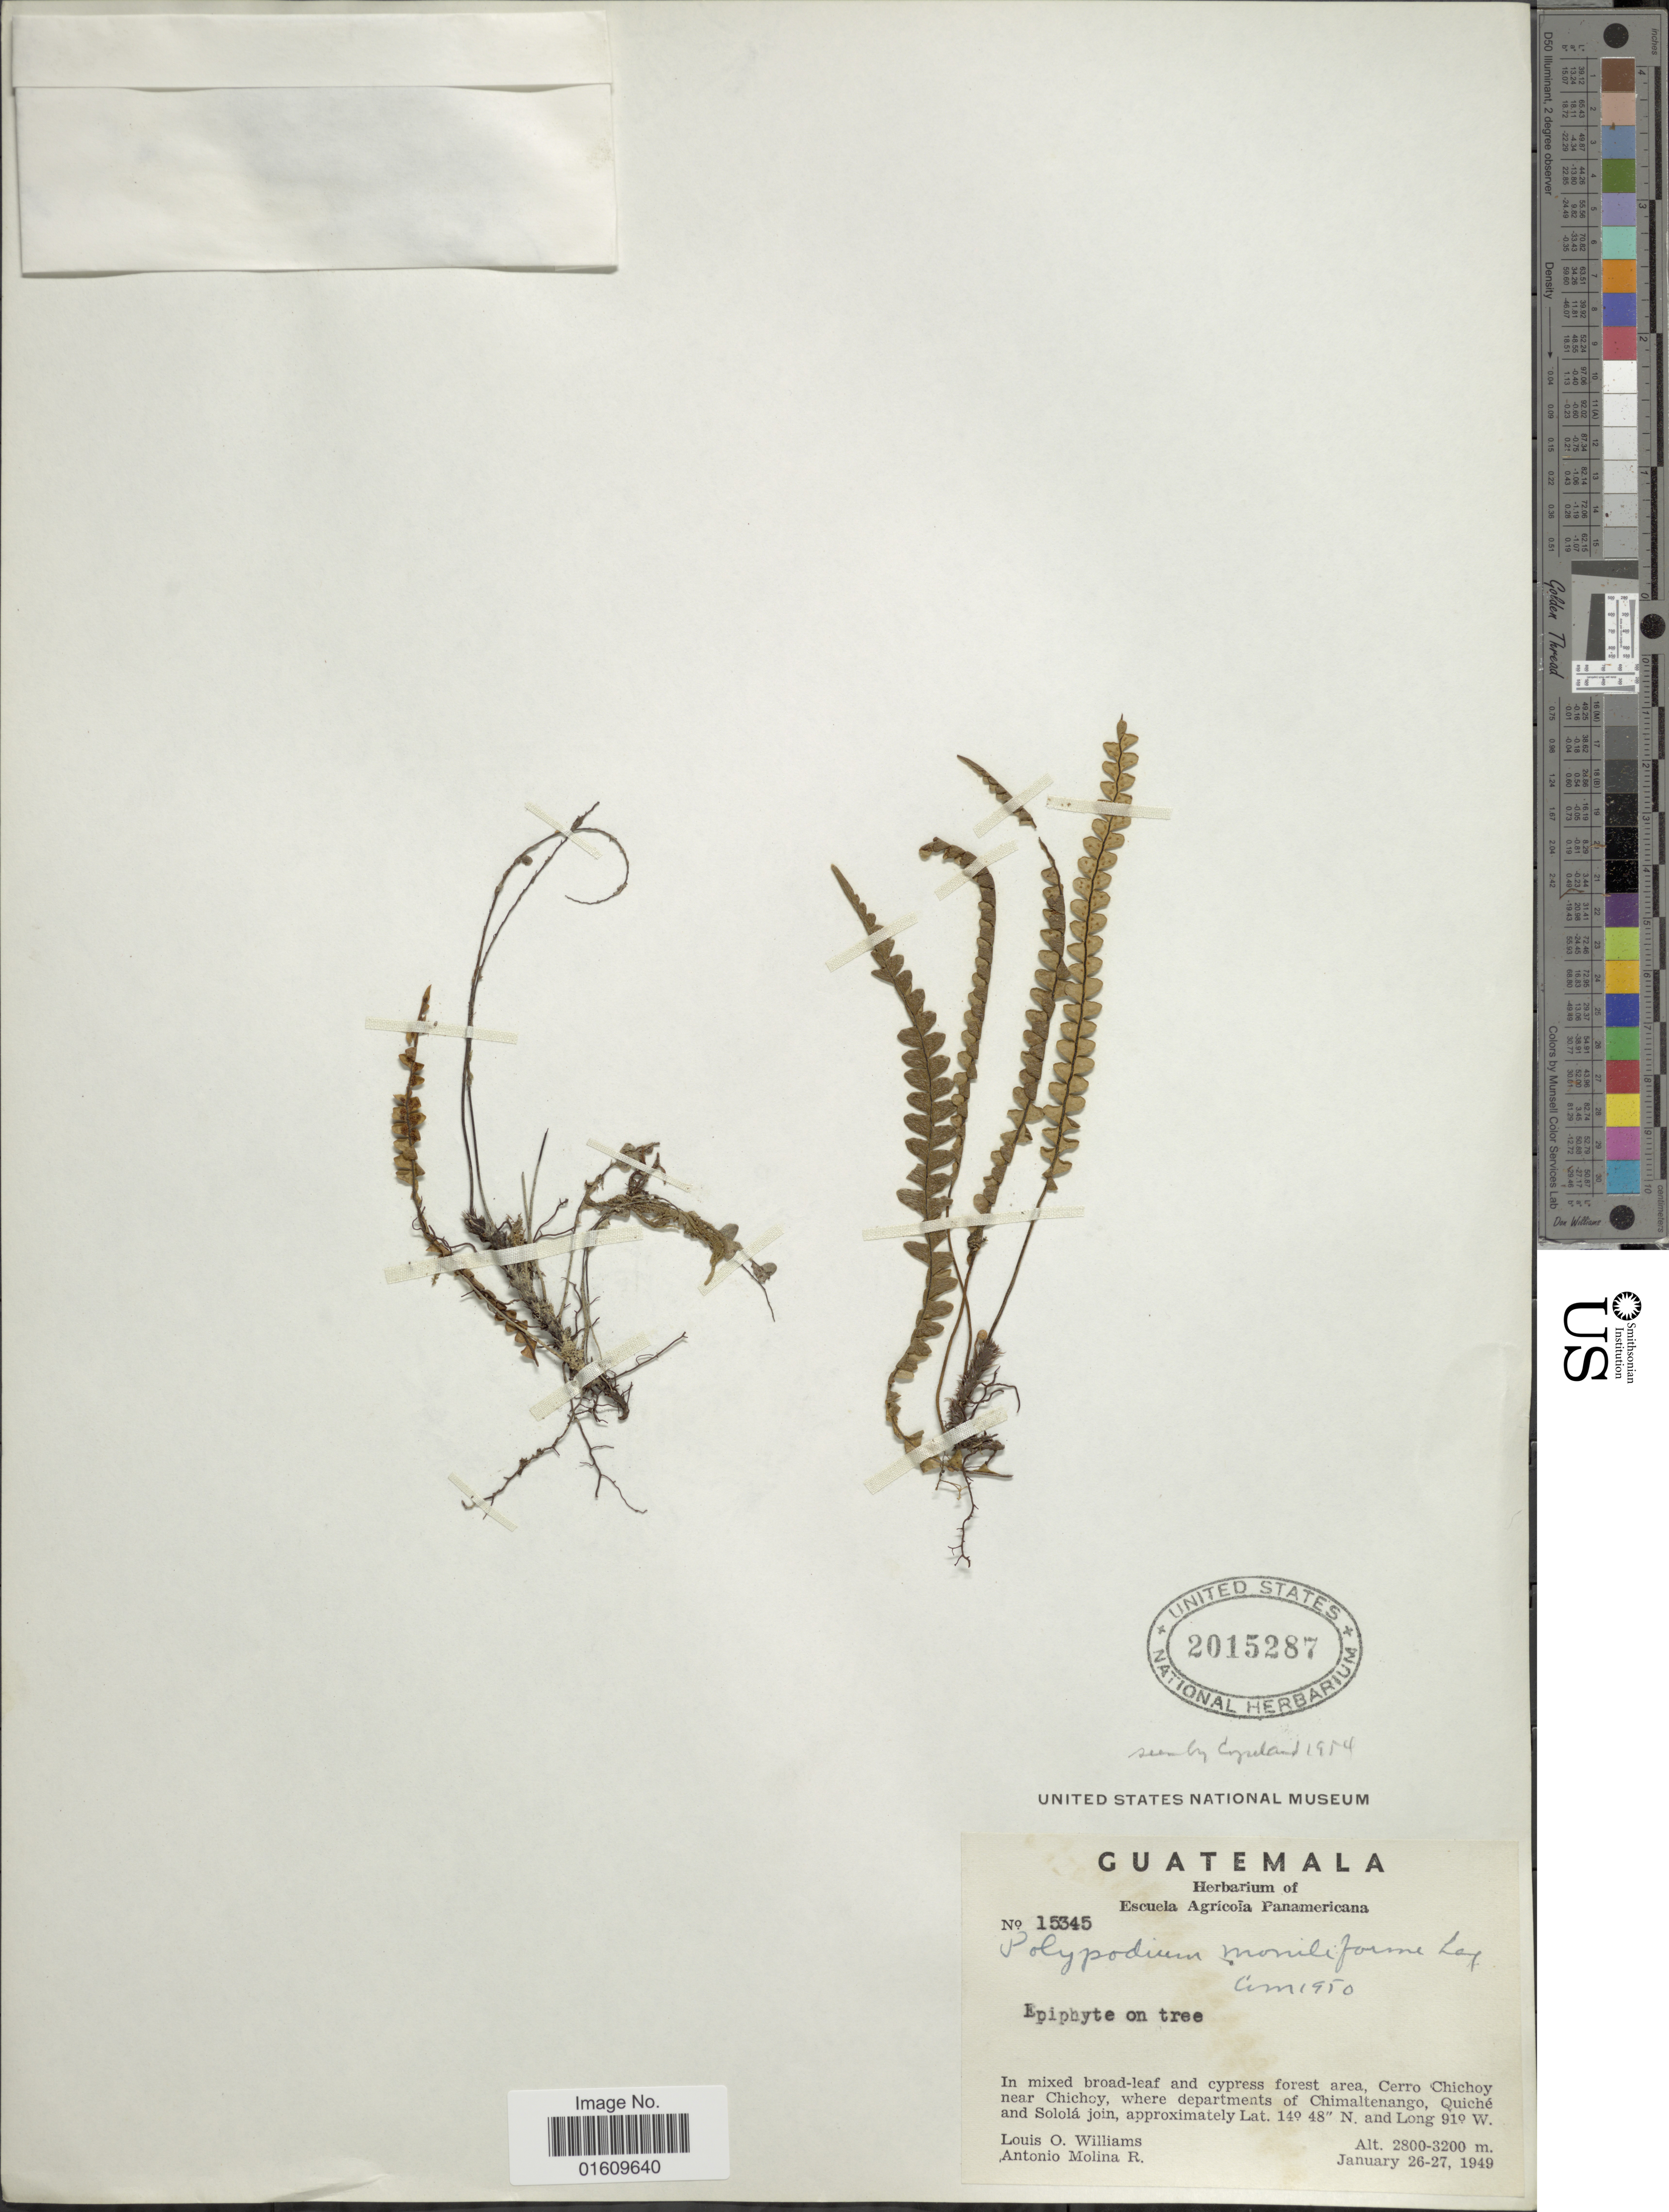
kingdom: Plantae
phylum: Tracheophyta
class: Polypodiopsida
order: Polypodiales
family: Polypodiaceae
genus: Melpomene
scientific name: Melpomene moniliformis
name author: (Lag. ex Sw.) A.R. Sm. & R.C. Moran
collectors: L. O. Williams & A. Molina R.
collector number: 15345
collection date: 1949-01-26/1949-01-27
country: Guatemala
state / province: Chimaltenango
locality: In mixed broad - leaf and cypress forest area, Cerro Chichoy near Chichoy, where departments of Chimaltenango, Quiche and Solola join.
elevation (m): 2800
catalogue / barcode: US 2015287